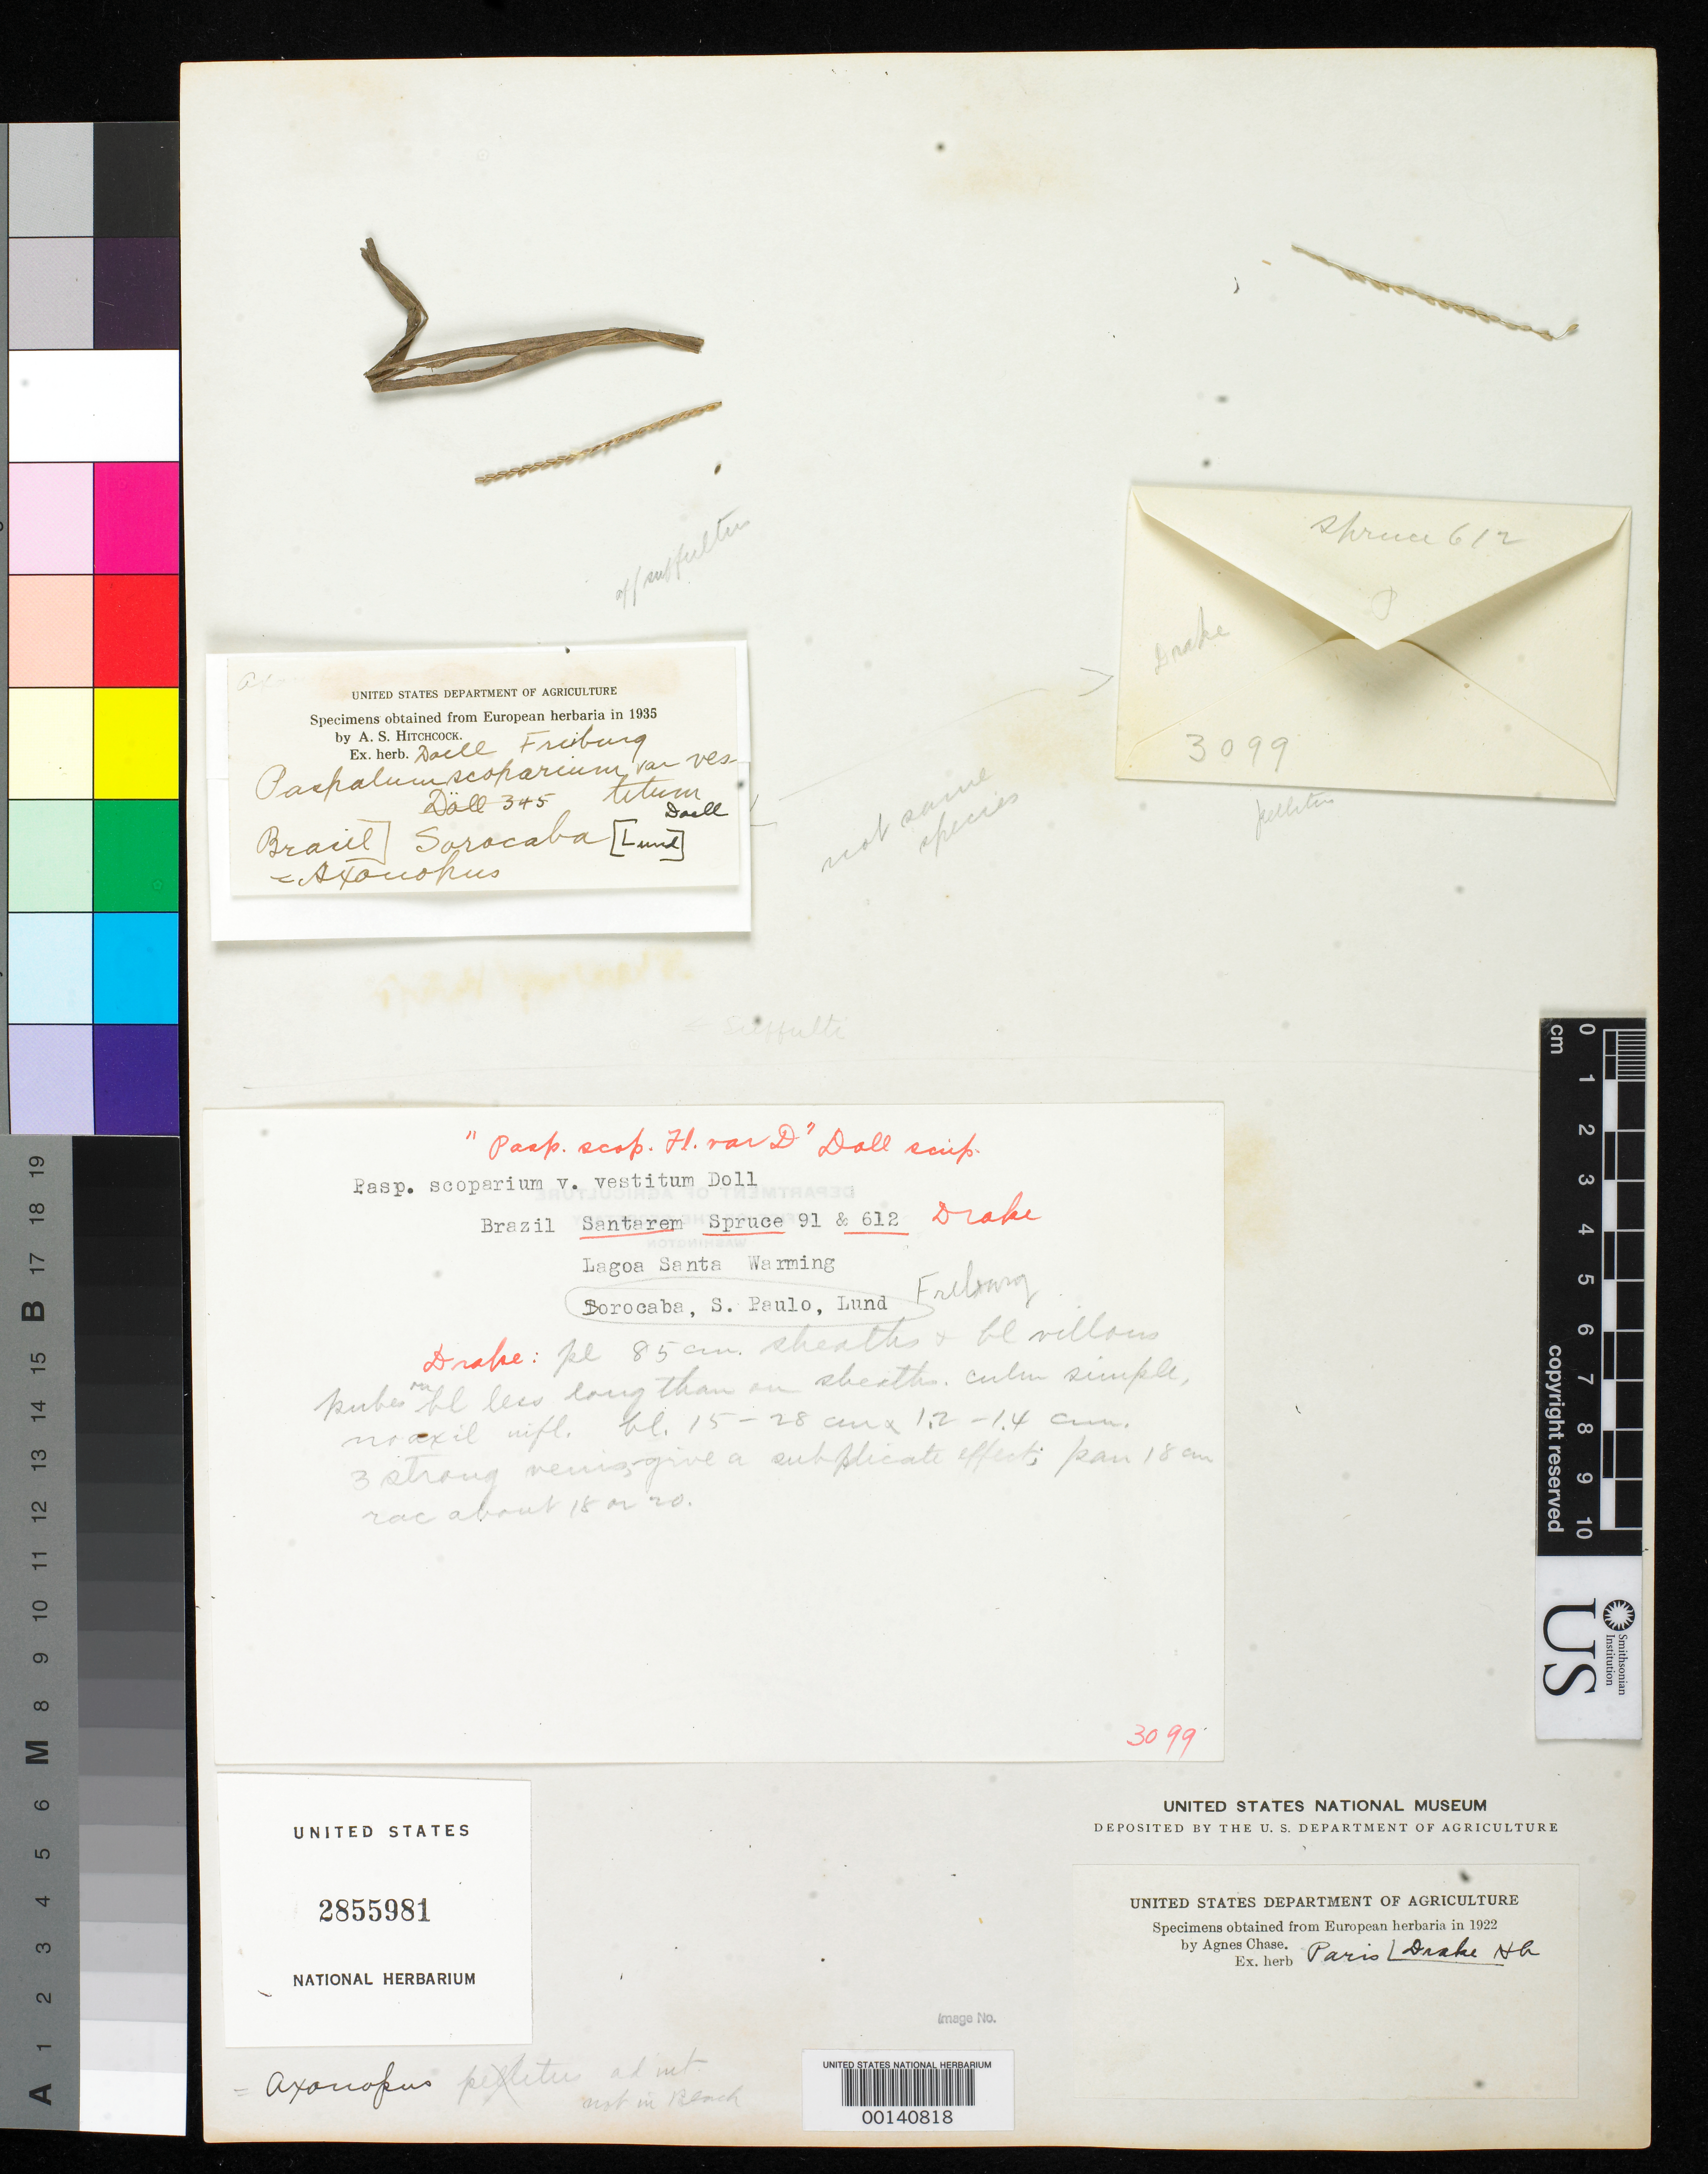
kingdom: Plantae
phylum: Tracheophyta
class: Liliopsida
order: Poales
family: Poaceae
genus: Paspalum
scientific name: Paspalum scoporium var. vestitum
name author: Döll in Mart.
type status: Type Fragment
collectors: P. Lund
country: Brazil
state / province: São Paulo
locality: Sorocaba.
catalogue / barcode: US 2855981